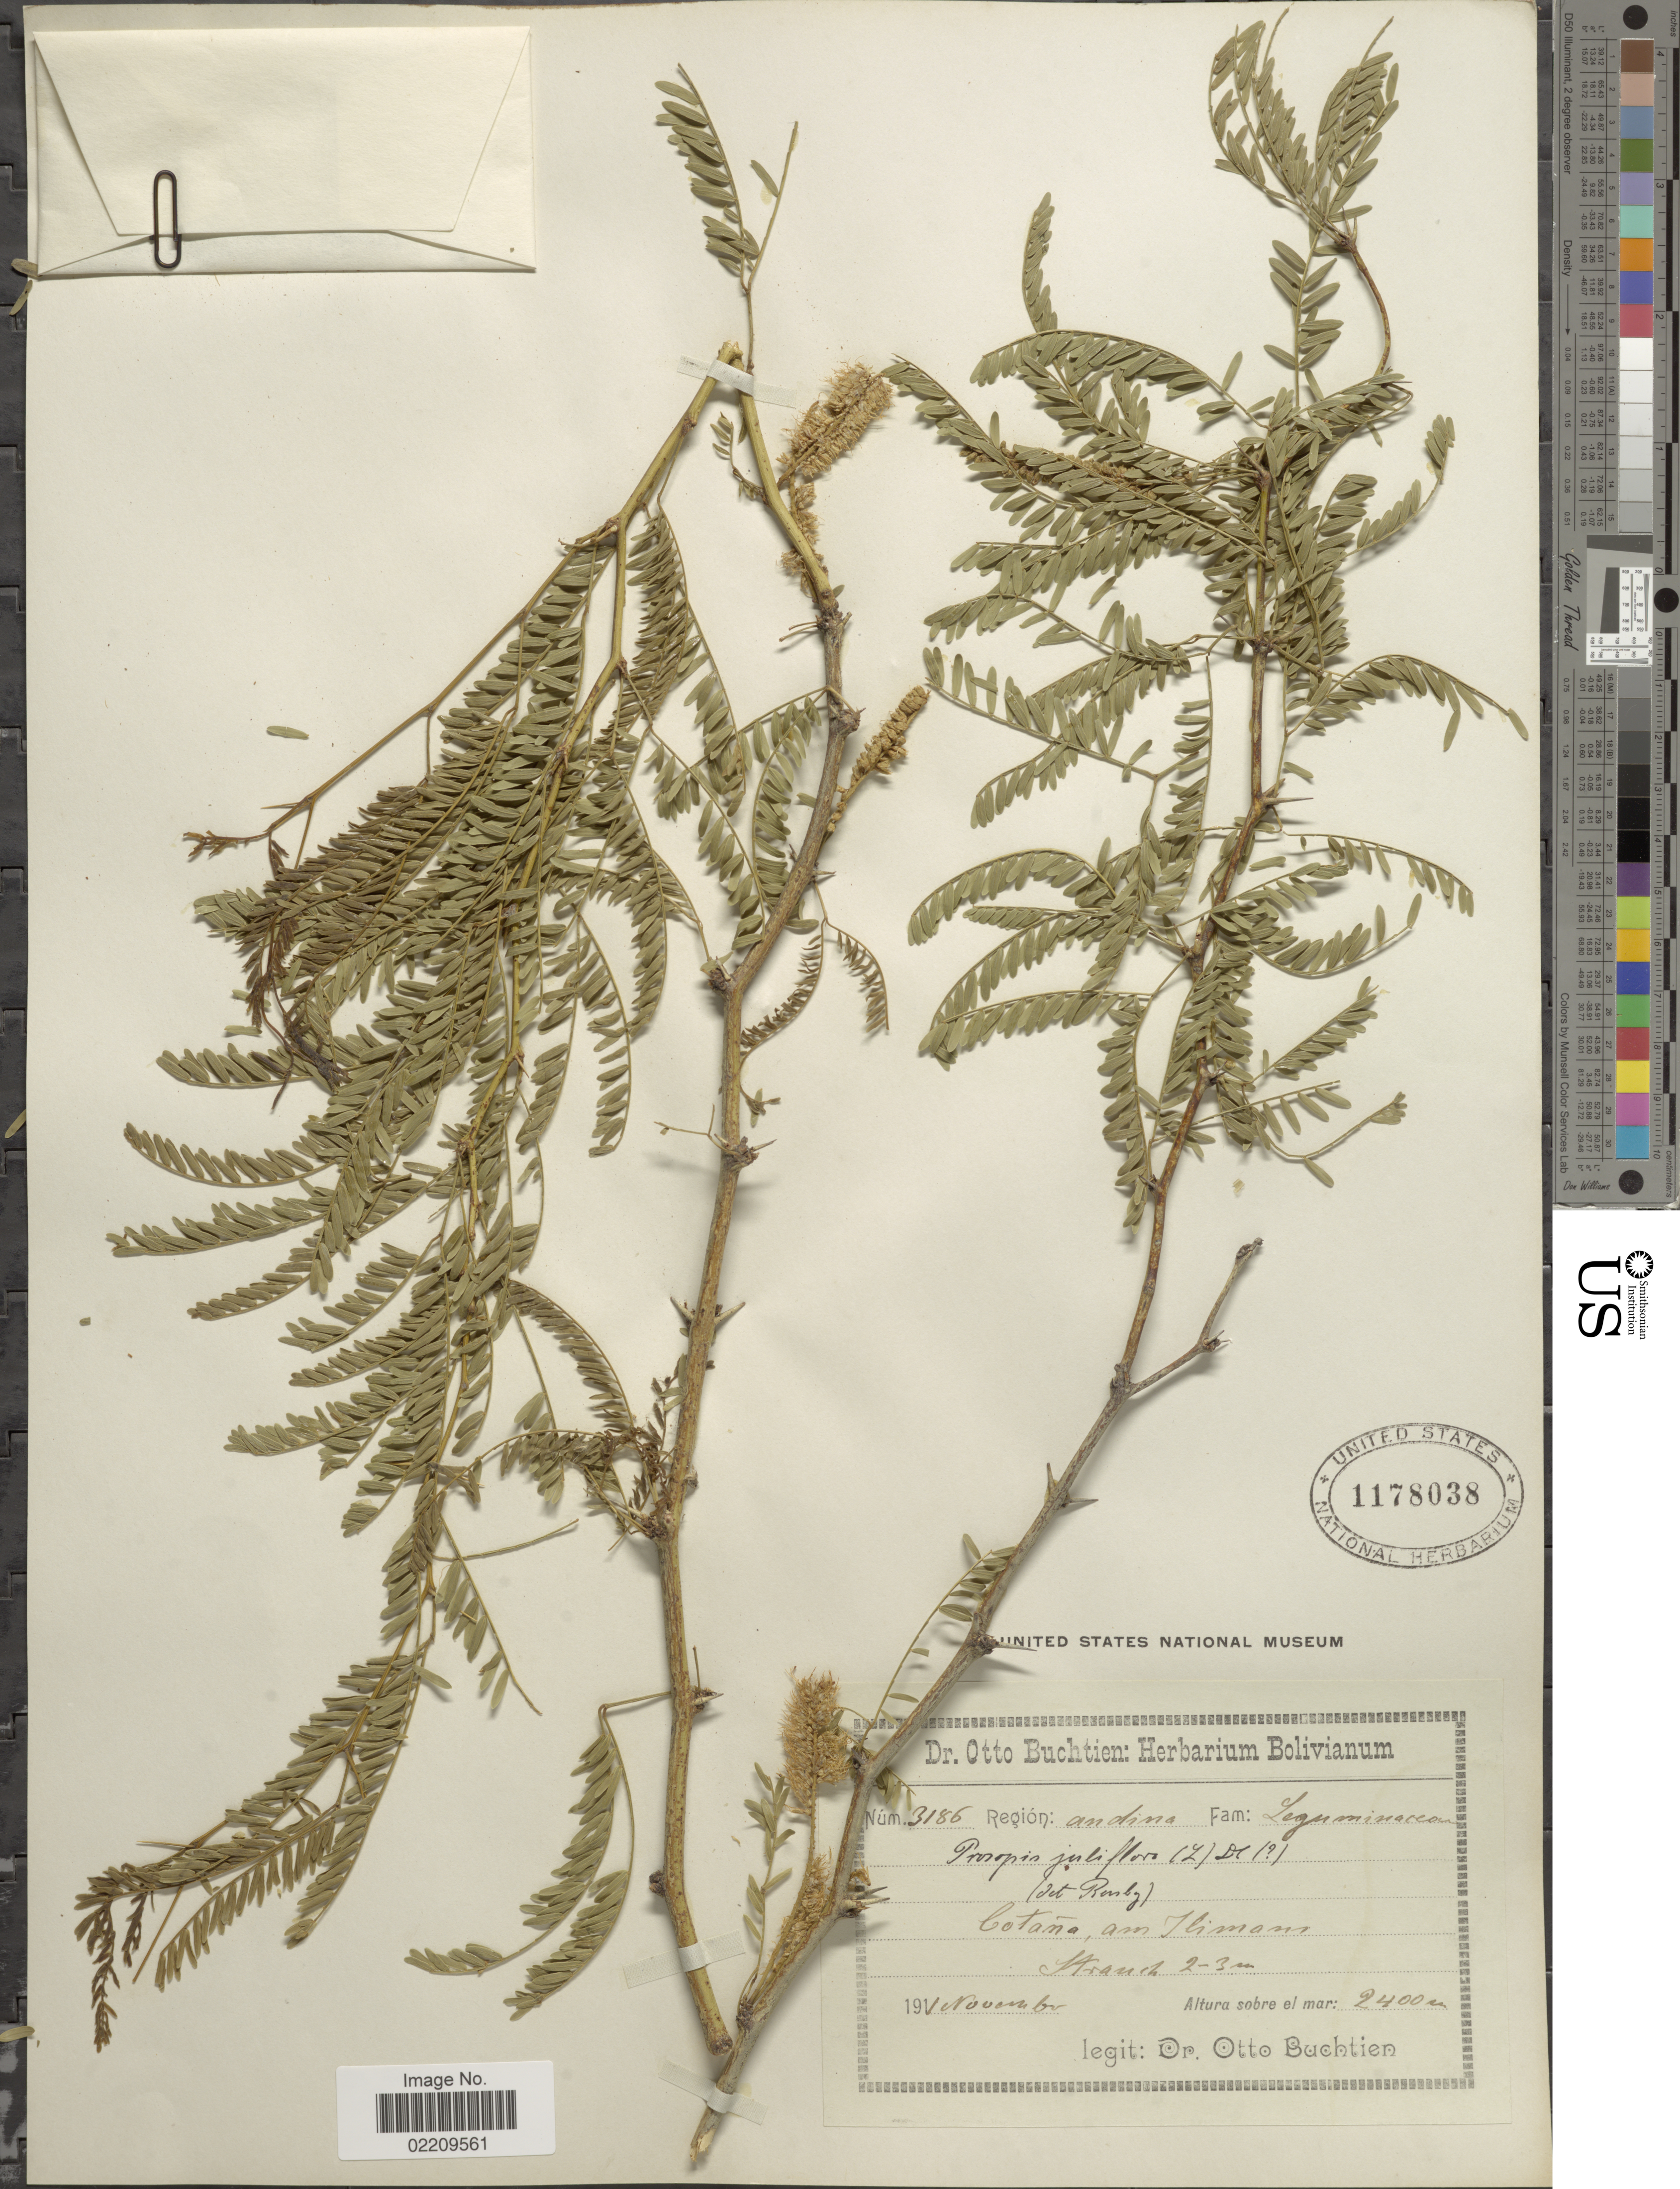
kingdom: Plantae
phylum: Tracheophyta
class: Magnoliopsida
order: Fabales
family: Fabaceae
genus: Neltuma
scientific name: Neltuma sp.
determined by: Strong, Mark T., (BOT), Smithsonian Institution - National Museum of Natural History (UNITED STATES)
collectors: O. Buchtien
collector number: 3186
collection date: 1911-11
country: Bolivia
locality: Region: andina. Cotaña, am Illimani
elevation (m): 2400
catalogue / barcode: US 1178038